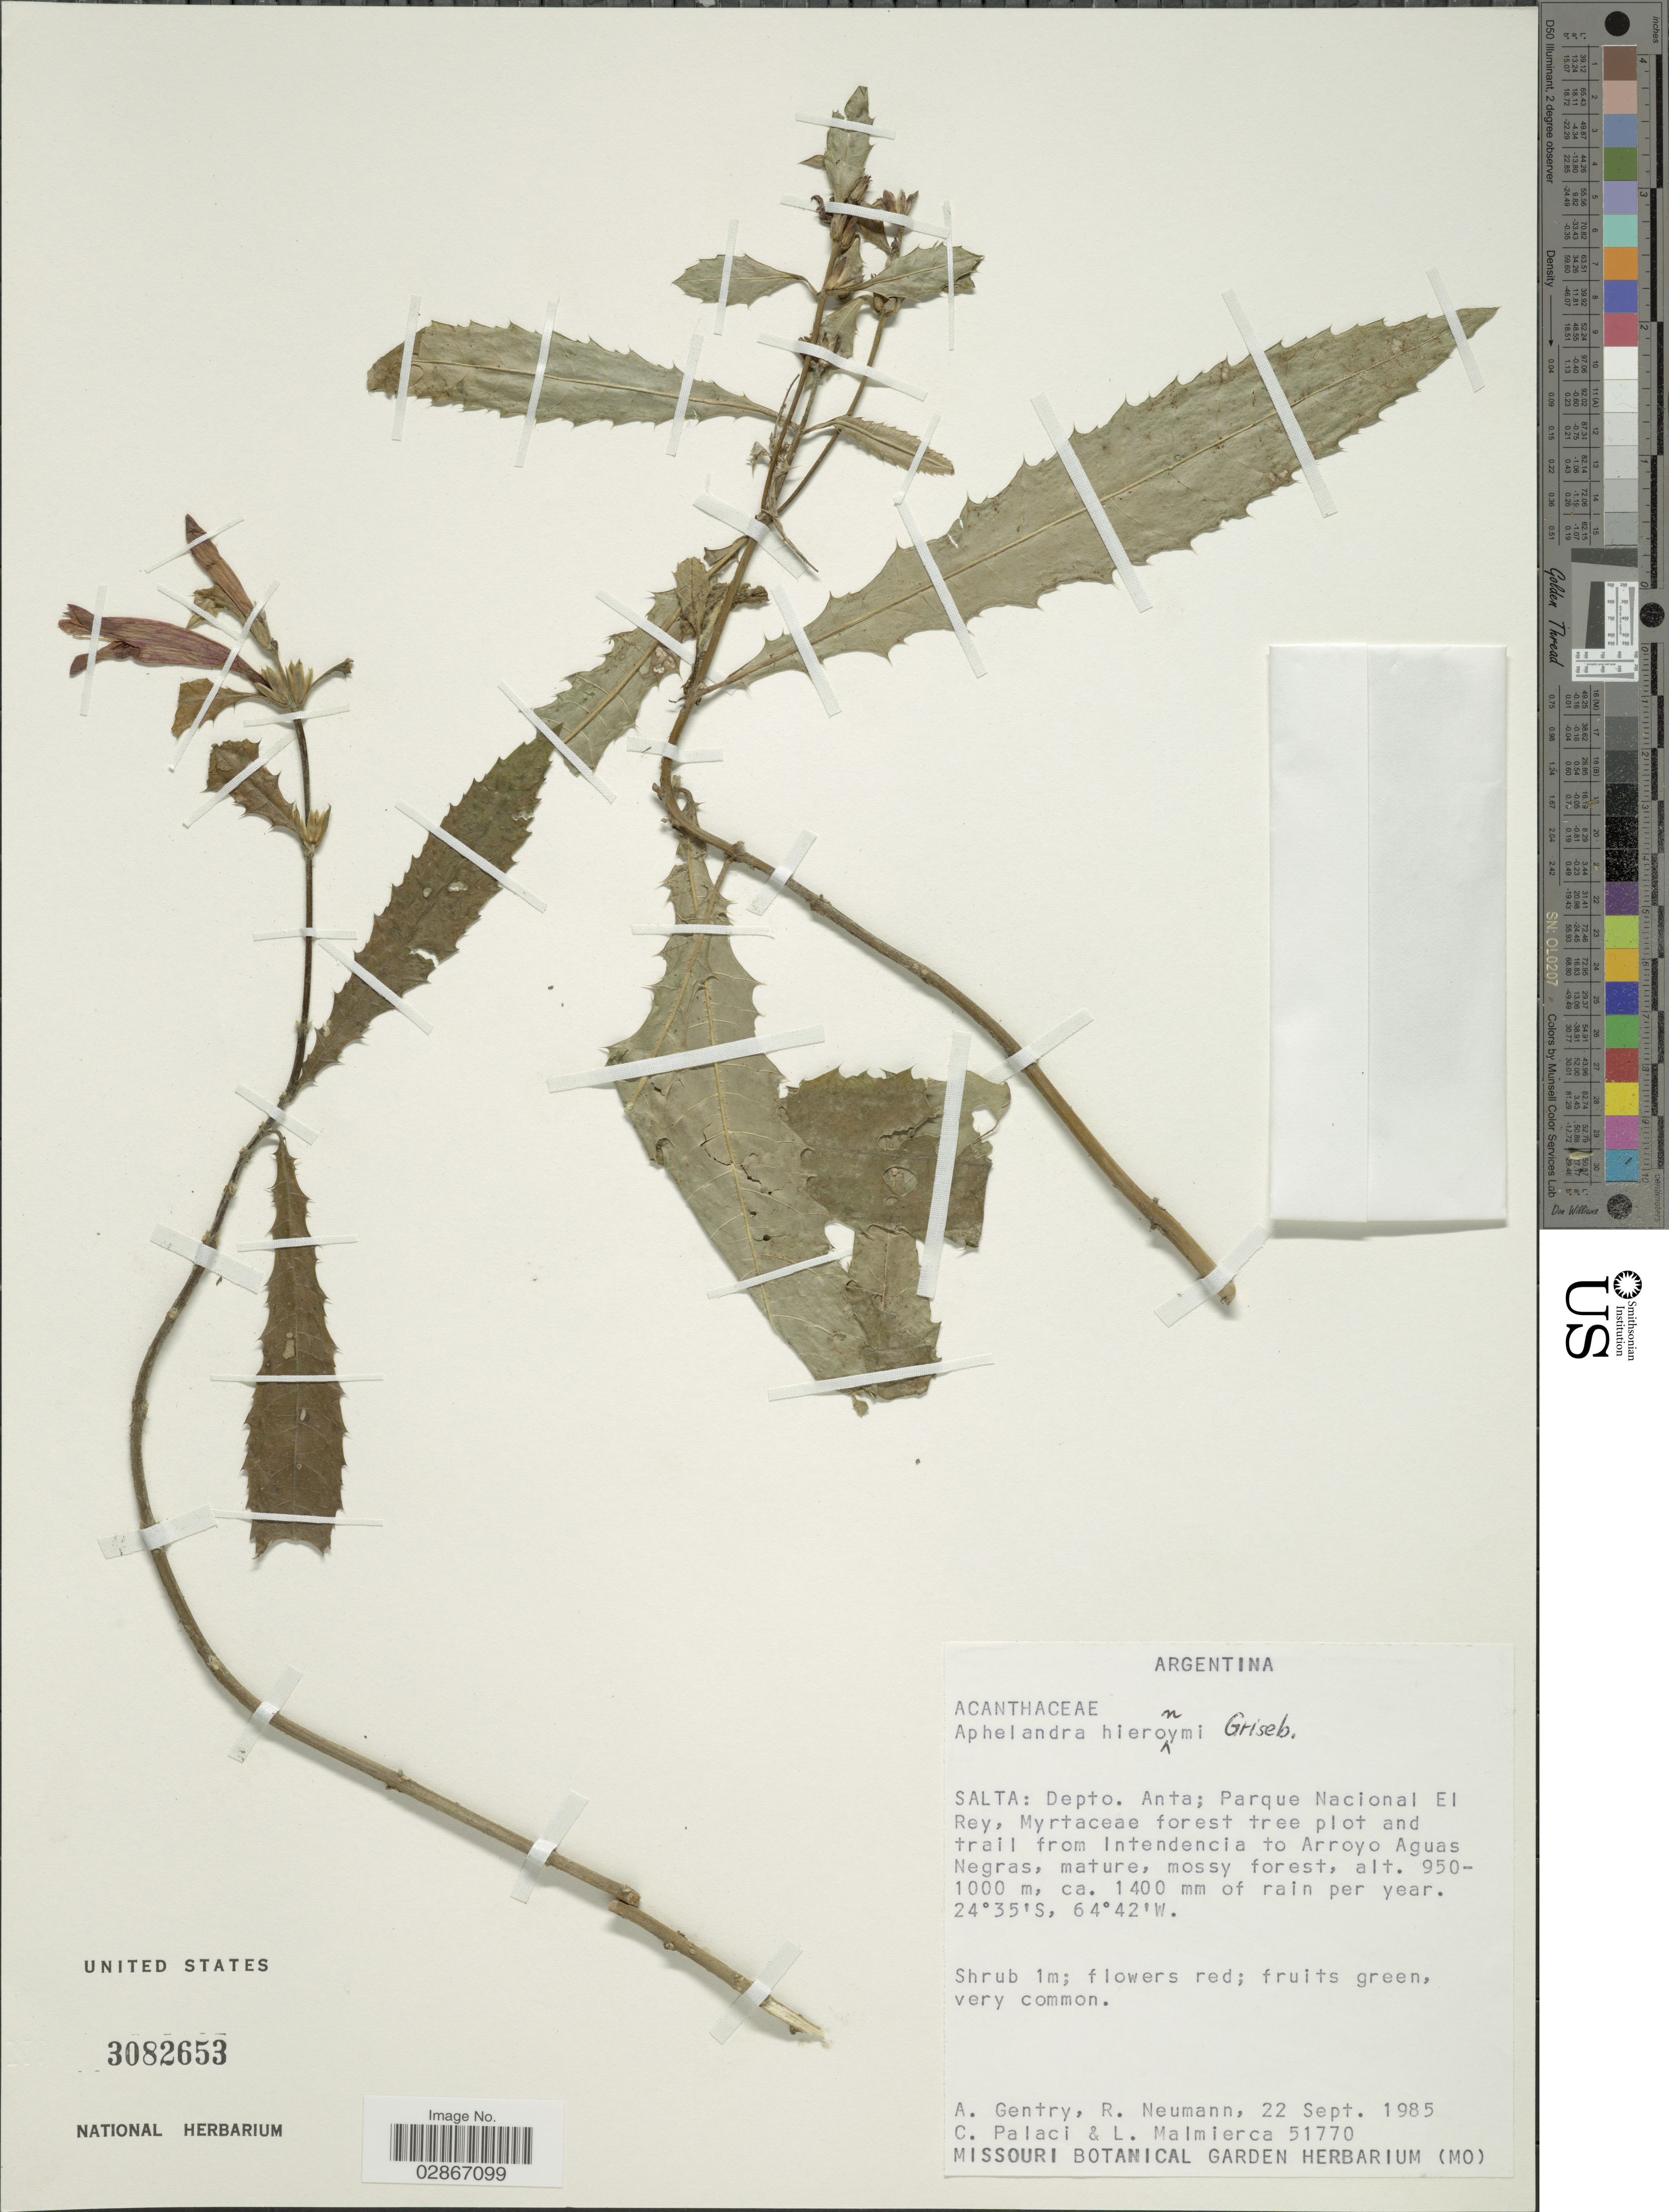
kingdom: Plantae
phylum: Tracheophyta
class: Magnoliopsida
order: Lamiales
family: Acanthaceae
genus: Aphelandra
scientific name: Aphelandra hieronymi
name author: Griseb.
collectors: A. H. Gentry, R. Neumann, C. Palací & L. Malmierca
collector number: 51770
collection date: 1985-09-22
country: Argentina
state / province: Salta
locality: Depto. Anta; Parque Nacional El Rey, From Intendencia to Arroyo Aguas Negras.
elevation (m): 1000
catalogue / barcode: US 3082653